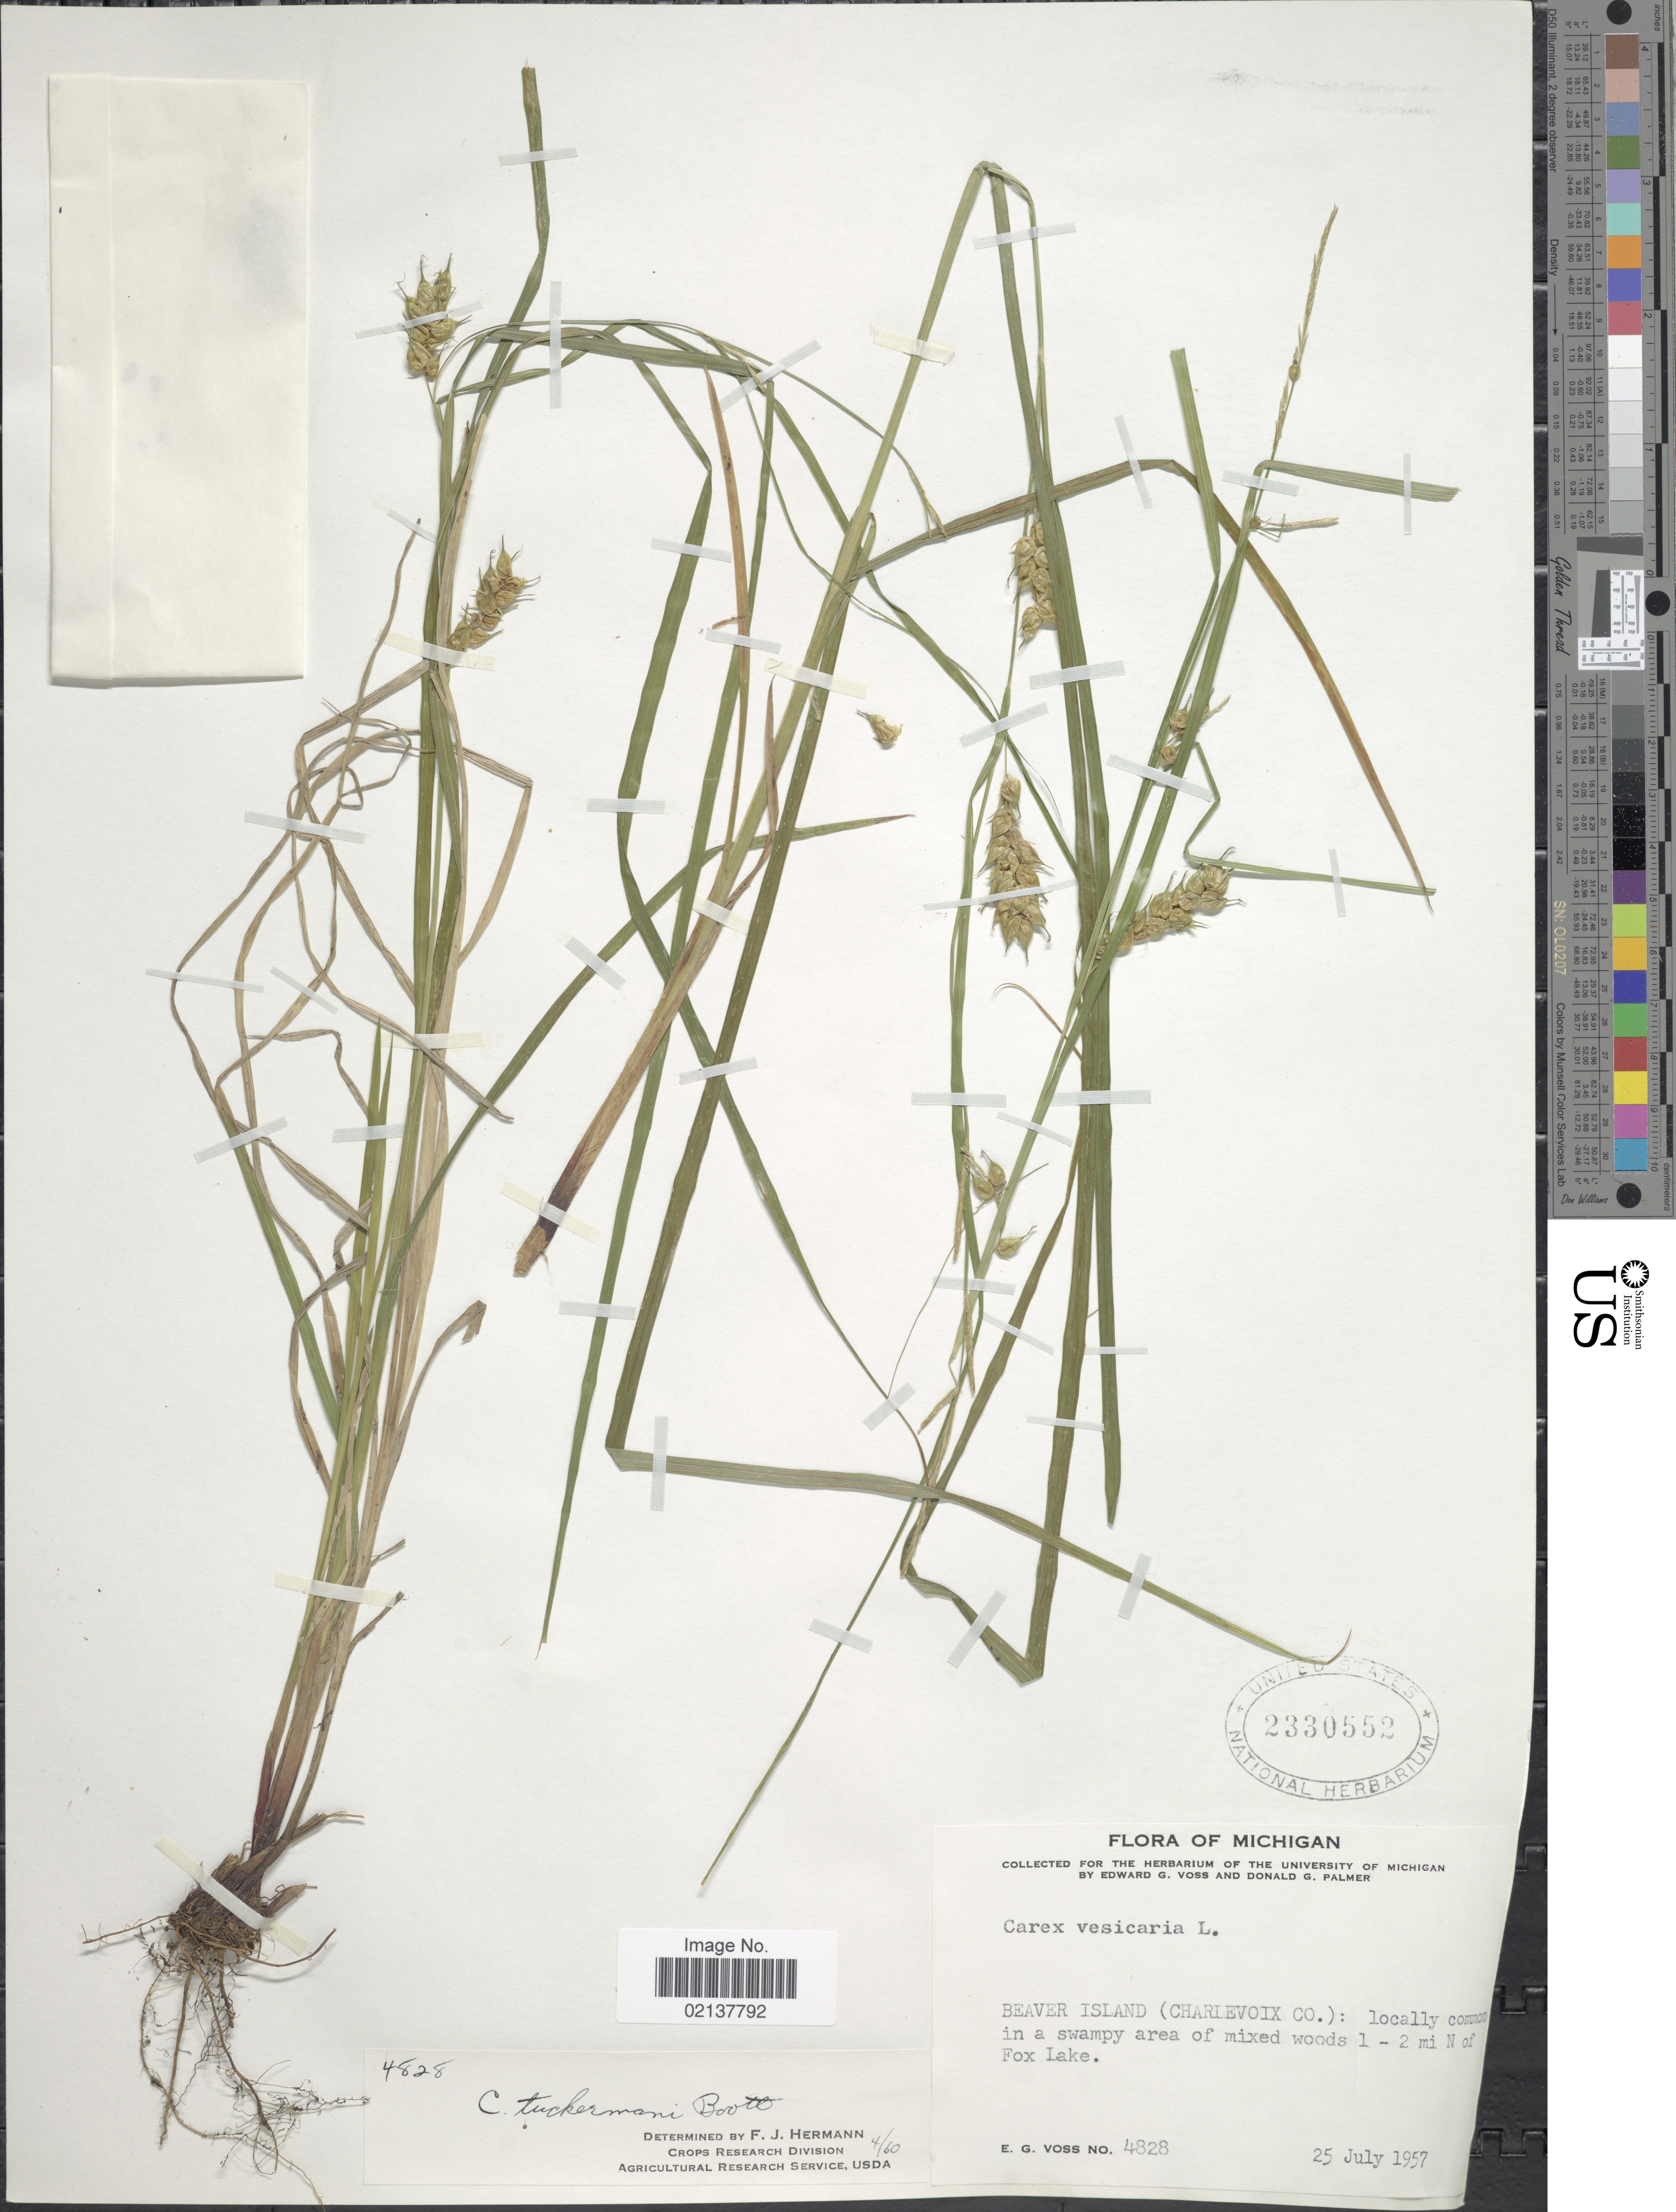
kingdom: Plantae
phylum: Tracheophyta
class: Liliopsida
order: Poales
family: Cyperaceae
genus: Carex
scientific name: Carex tuckermanii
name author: Boott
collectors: E. G. Voss & D. Palmer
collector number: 4828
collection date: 1957-07-25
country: United States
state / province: Michigan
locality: Beaver Island (Charlevoix Co.): in a swampy area of mixed woods 1-2 mi N of Fox Lake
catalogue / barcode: US 2330552